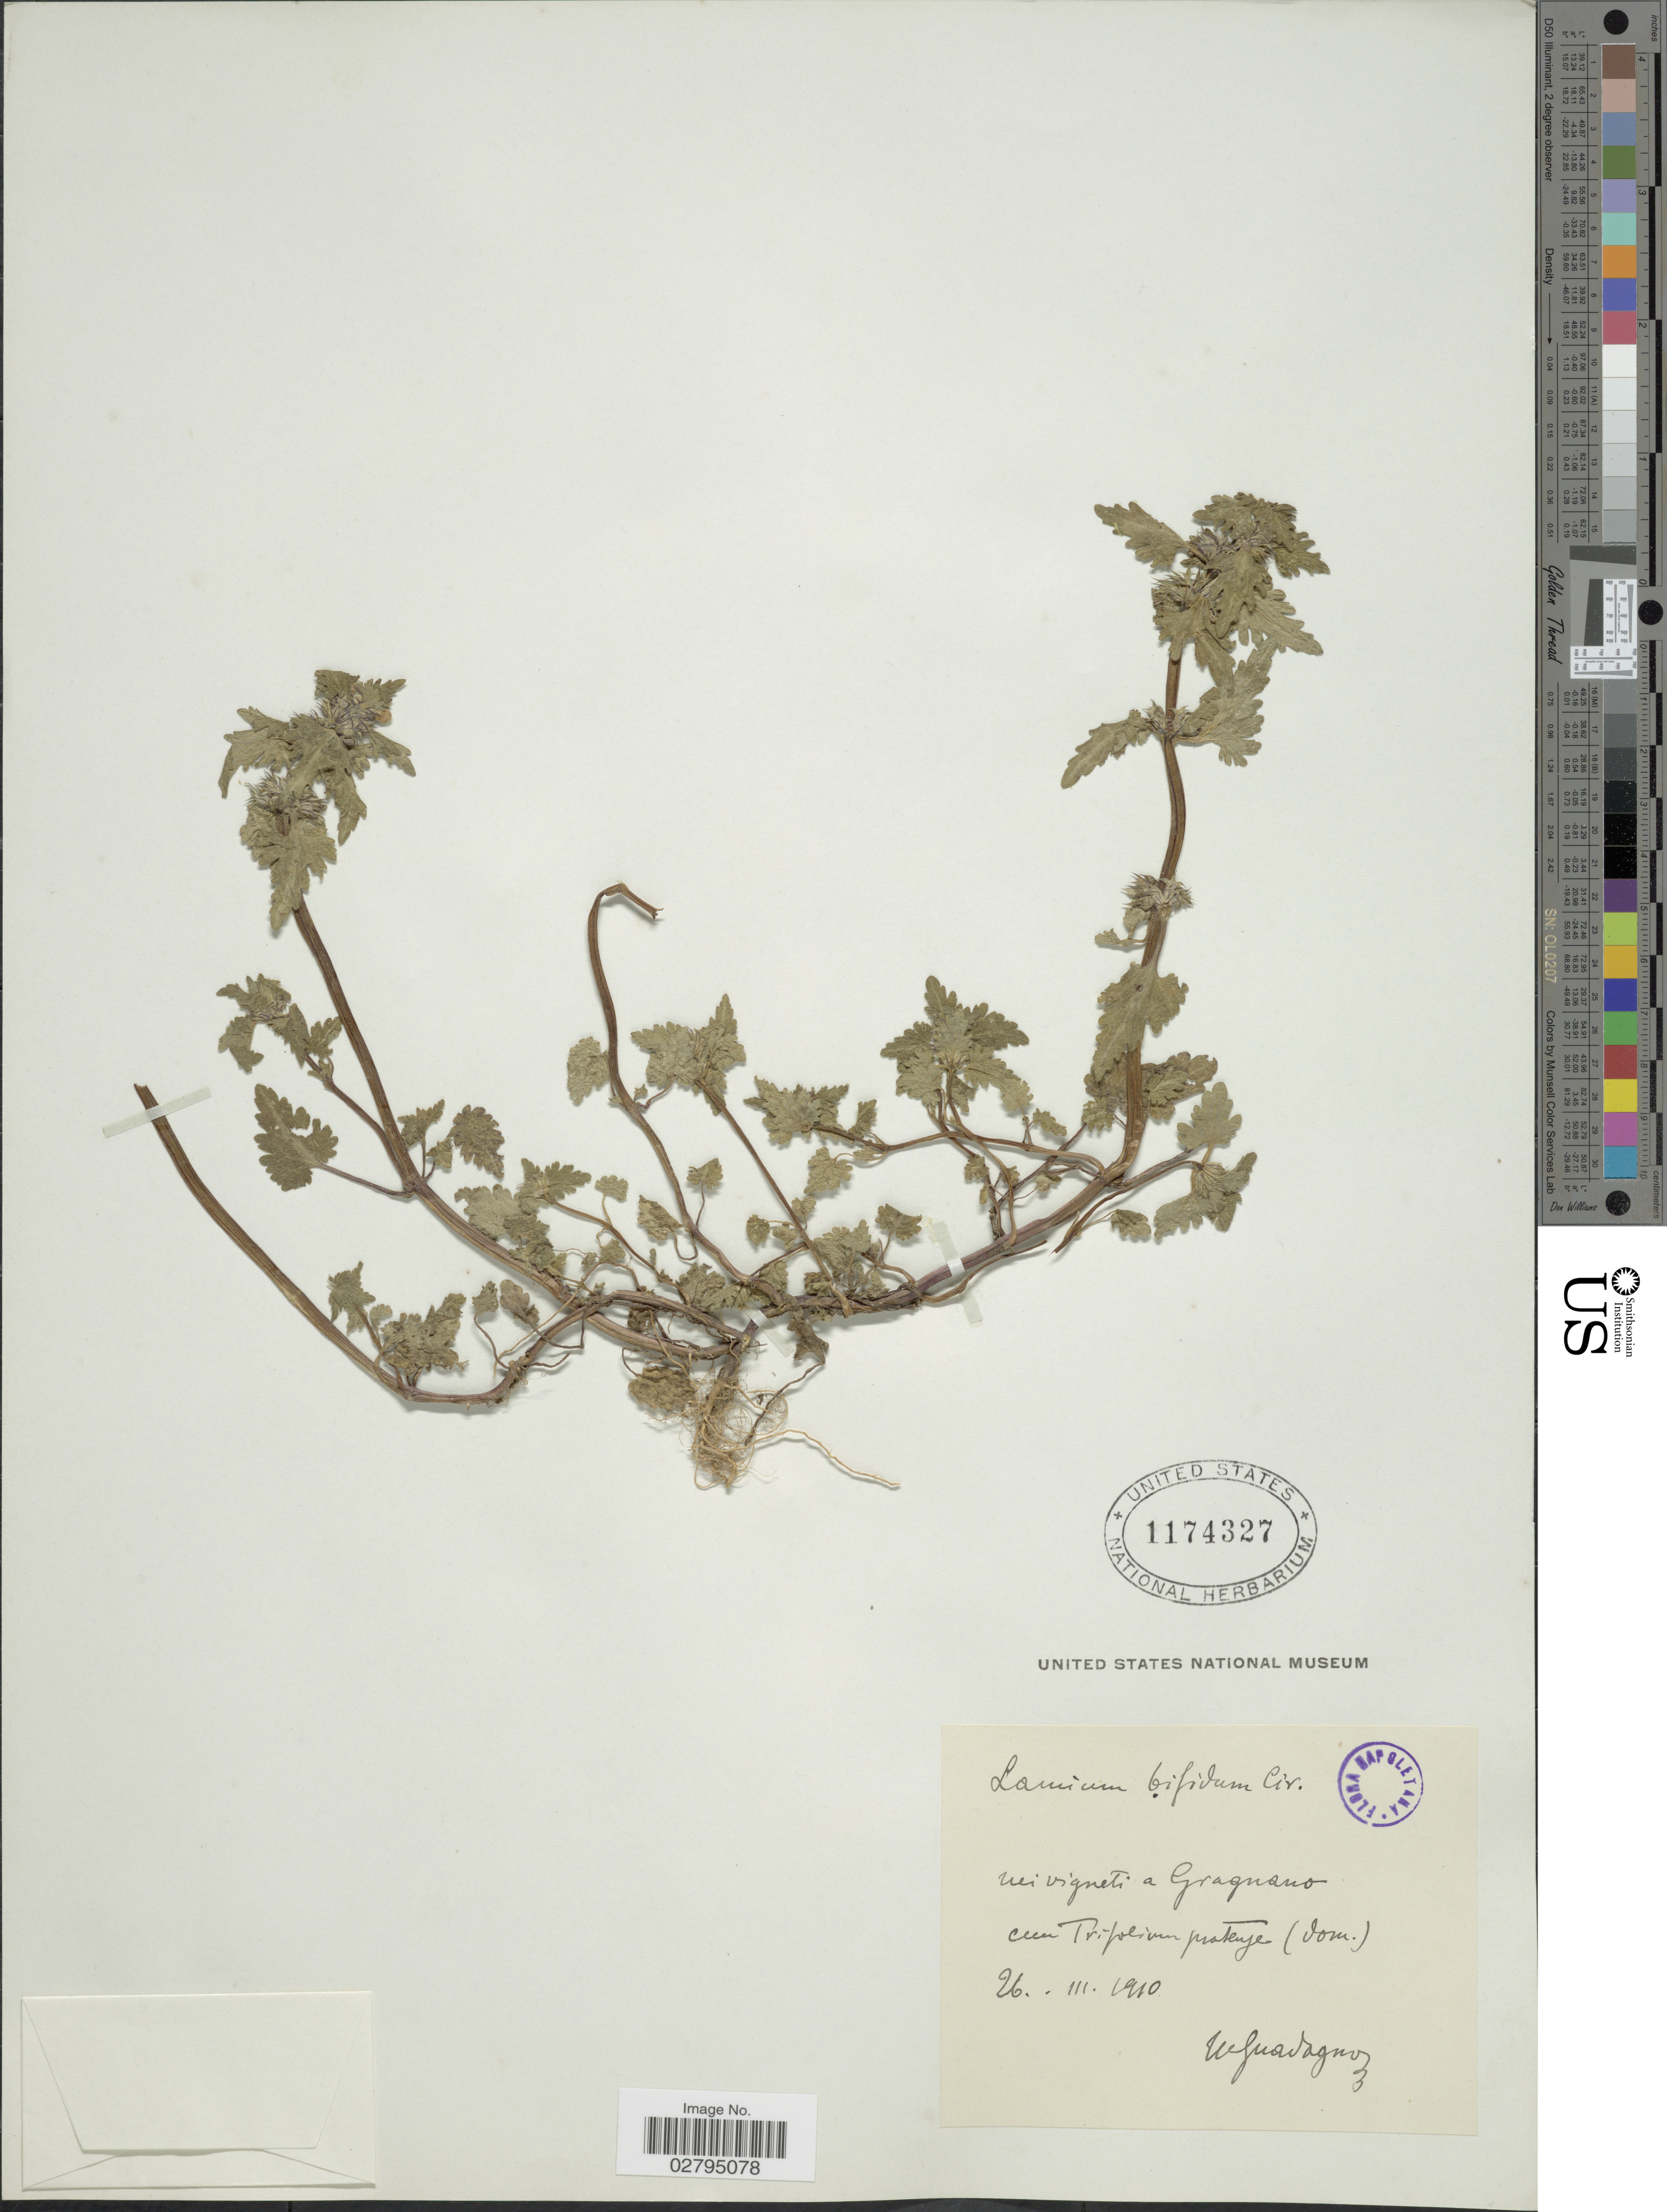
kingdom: Plantae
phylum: Tracheophyta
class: Magnoliopsida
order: Lamiales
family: Lamiaceae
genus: Lamium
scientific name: Lamium bifidum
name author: Cirillo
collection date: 1910-03-26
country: Italy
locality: Nei vigneti a Gragnano con Tripolium pratense (dom.).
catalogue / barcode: US 1174327